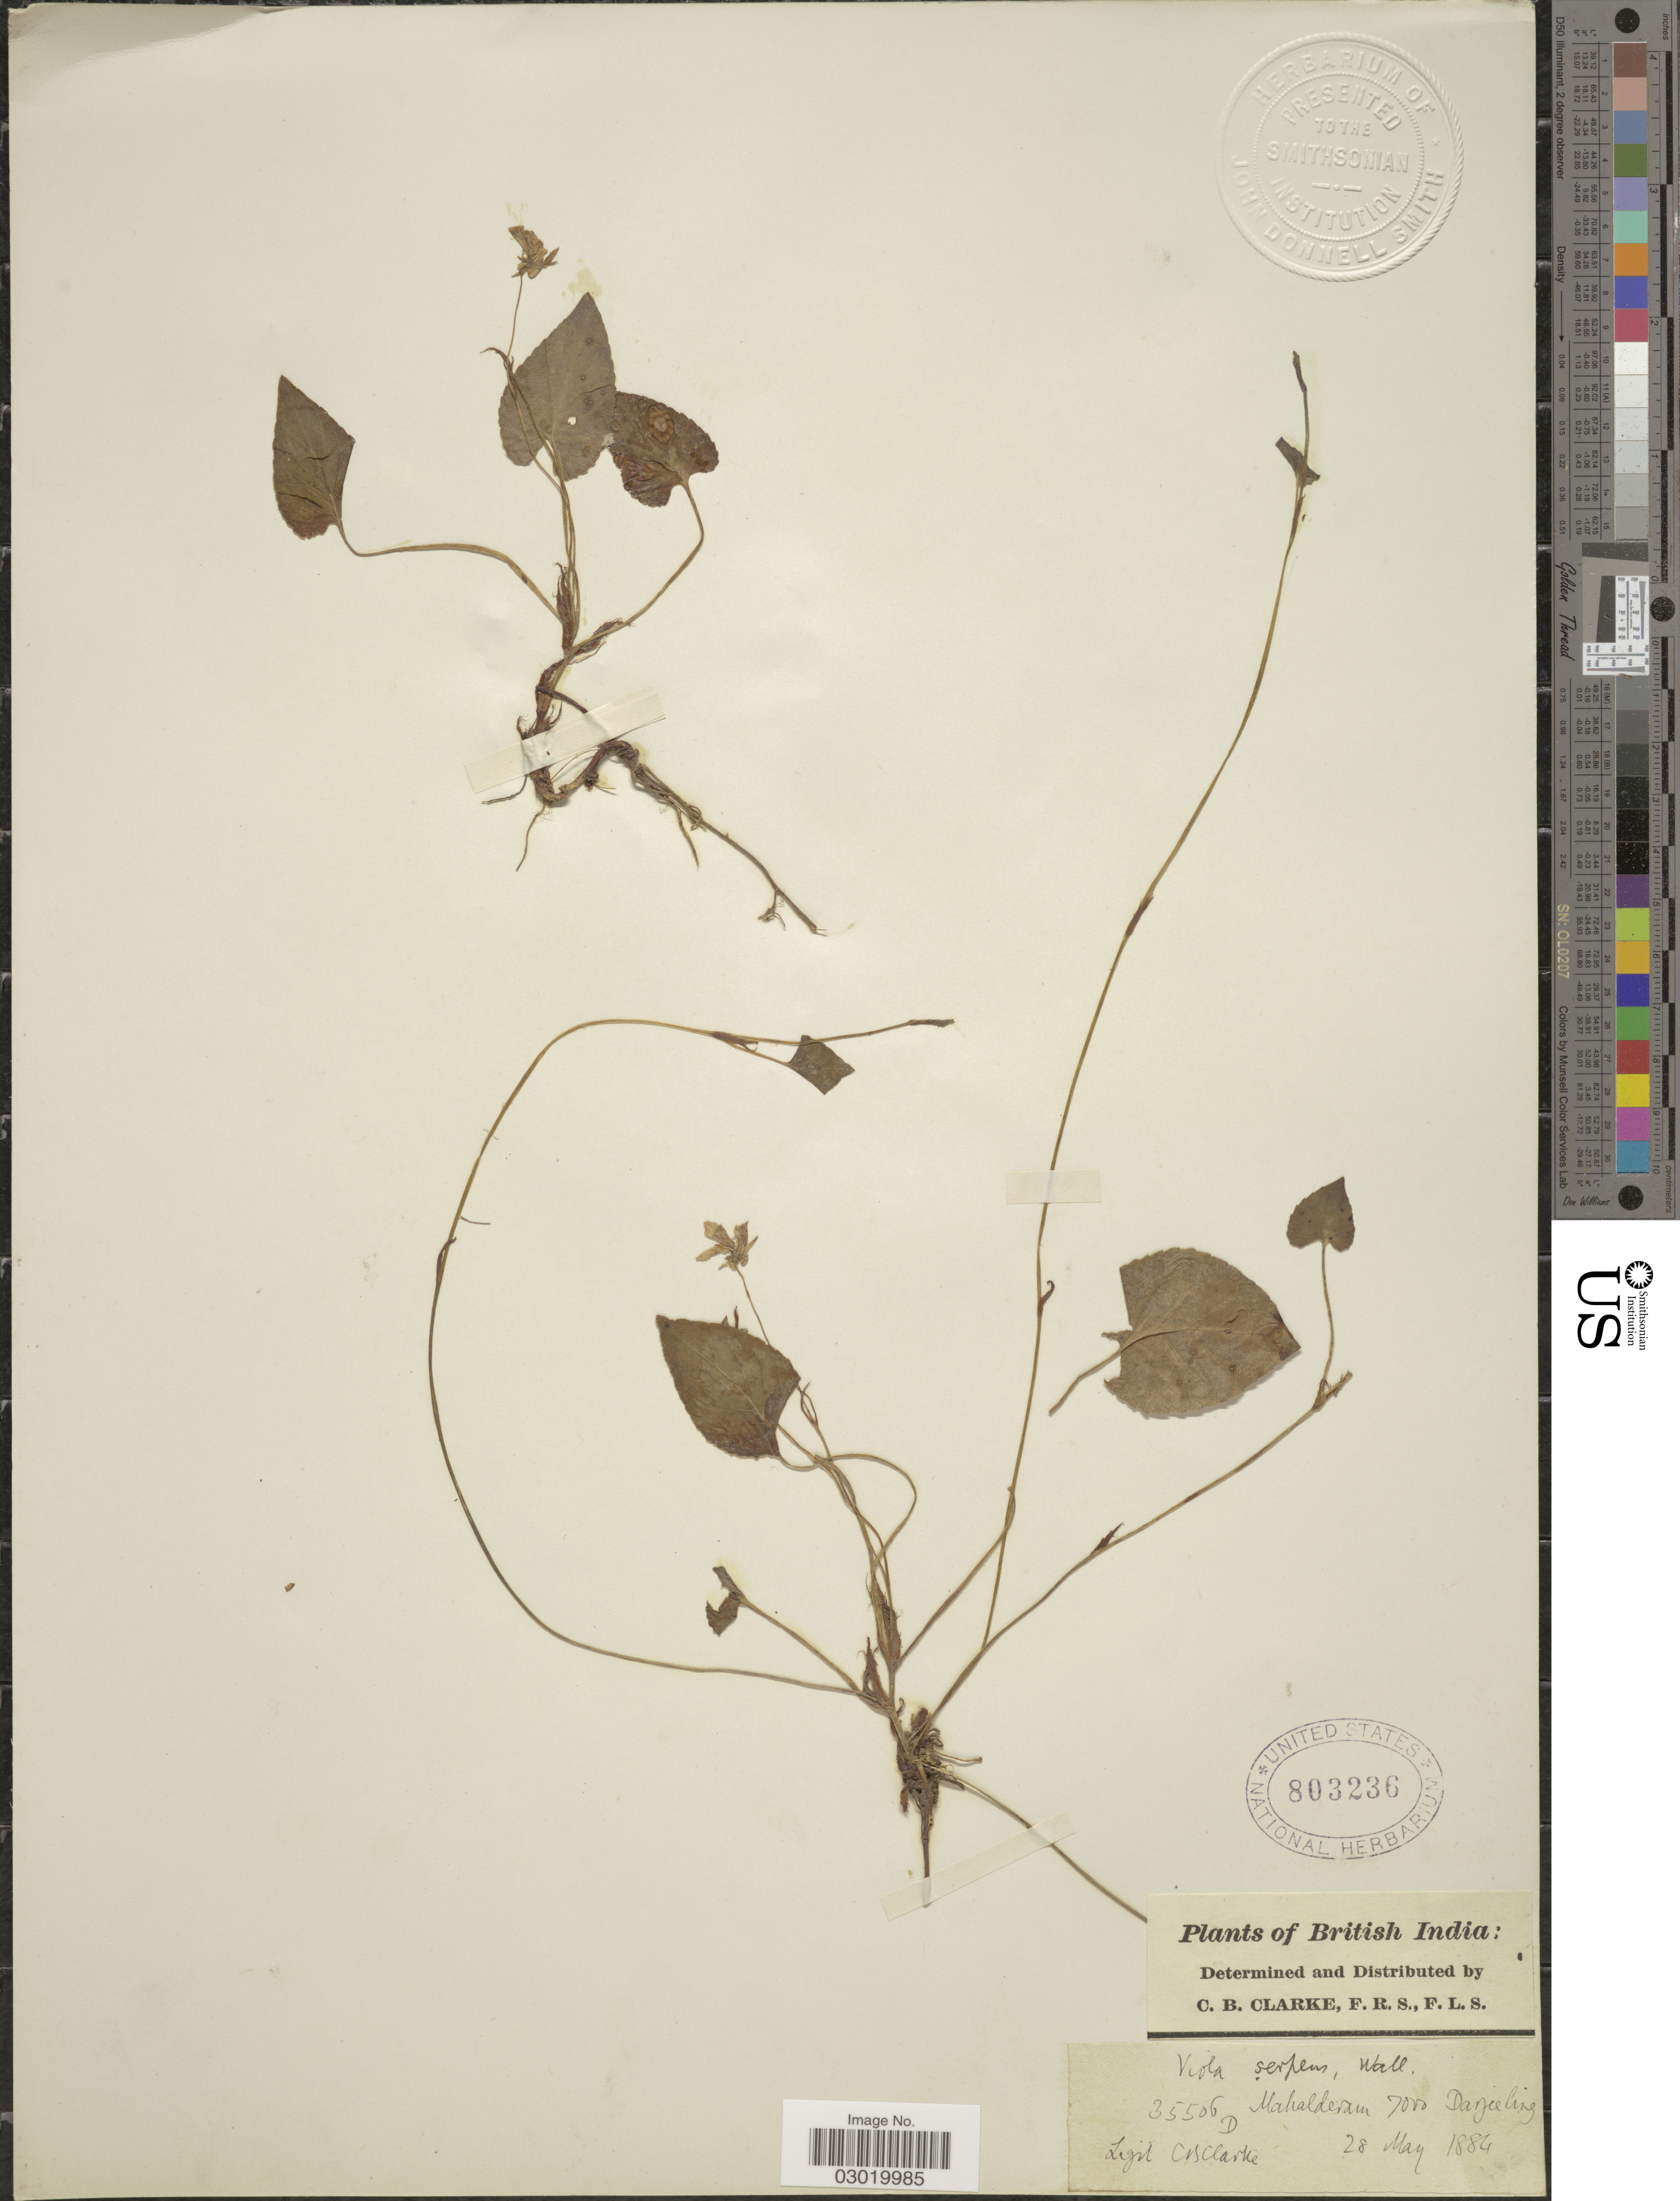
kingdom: Plantae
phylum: Tracheophyta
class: Magnoliopsida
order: Malpighiales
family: Violaceae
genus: Viola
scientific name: Viola pilosa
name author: Blume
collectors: C. B. Clarke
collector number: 35506D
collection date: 1884-05-28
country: India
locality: British India. Mahalderam, Darjeeling.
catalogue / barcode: US 803236